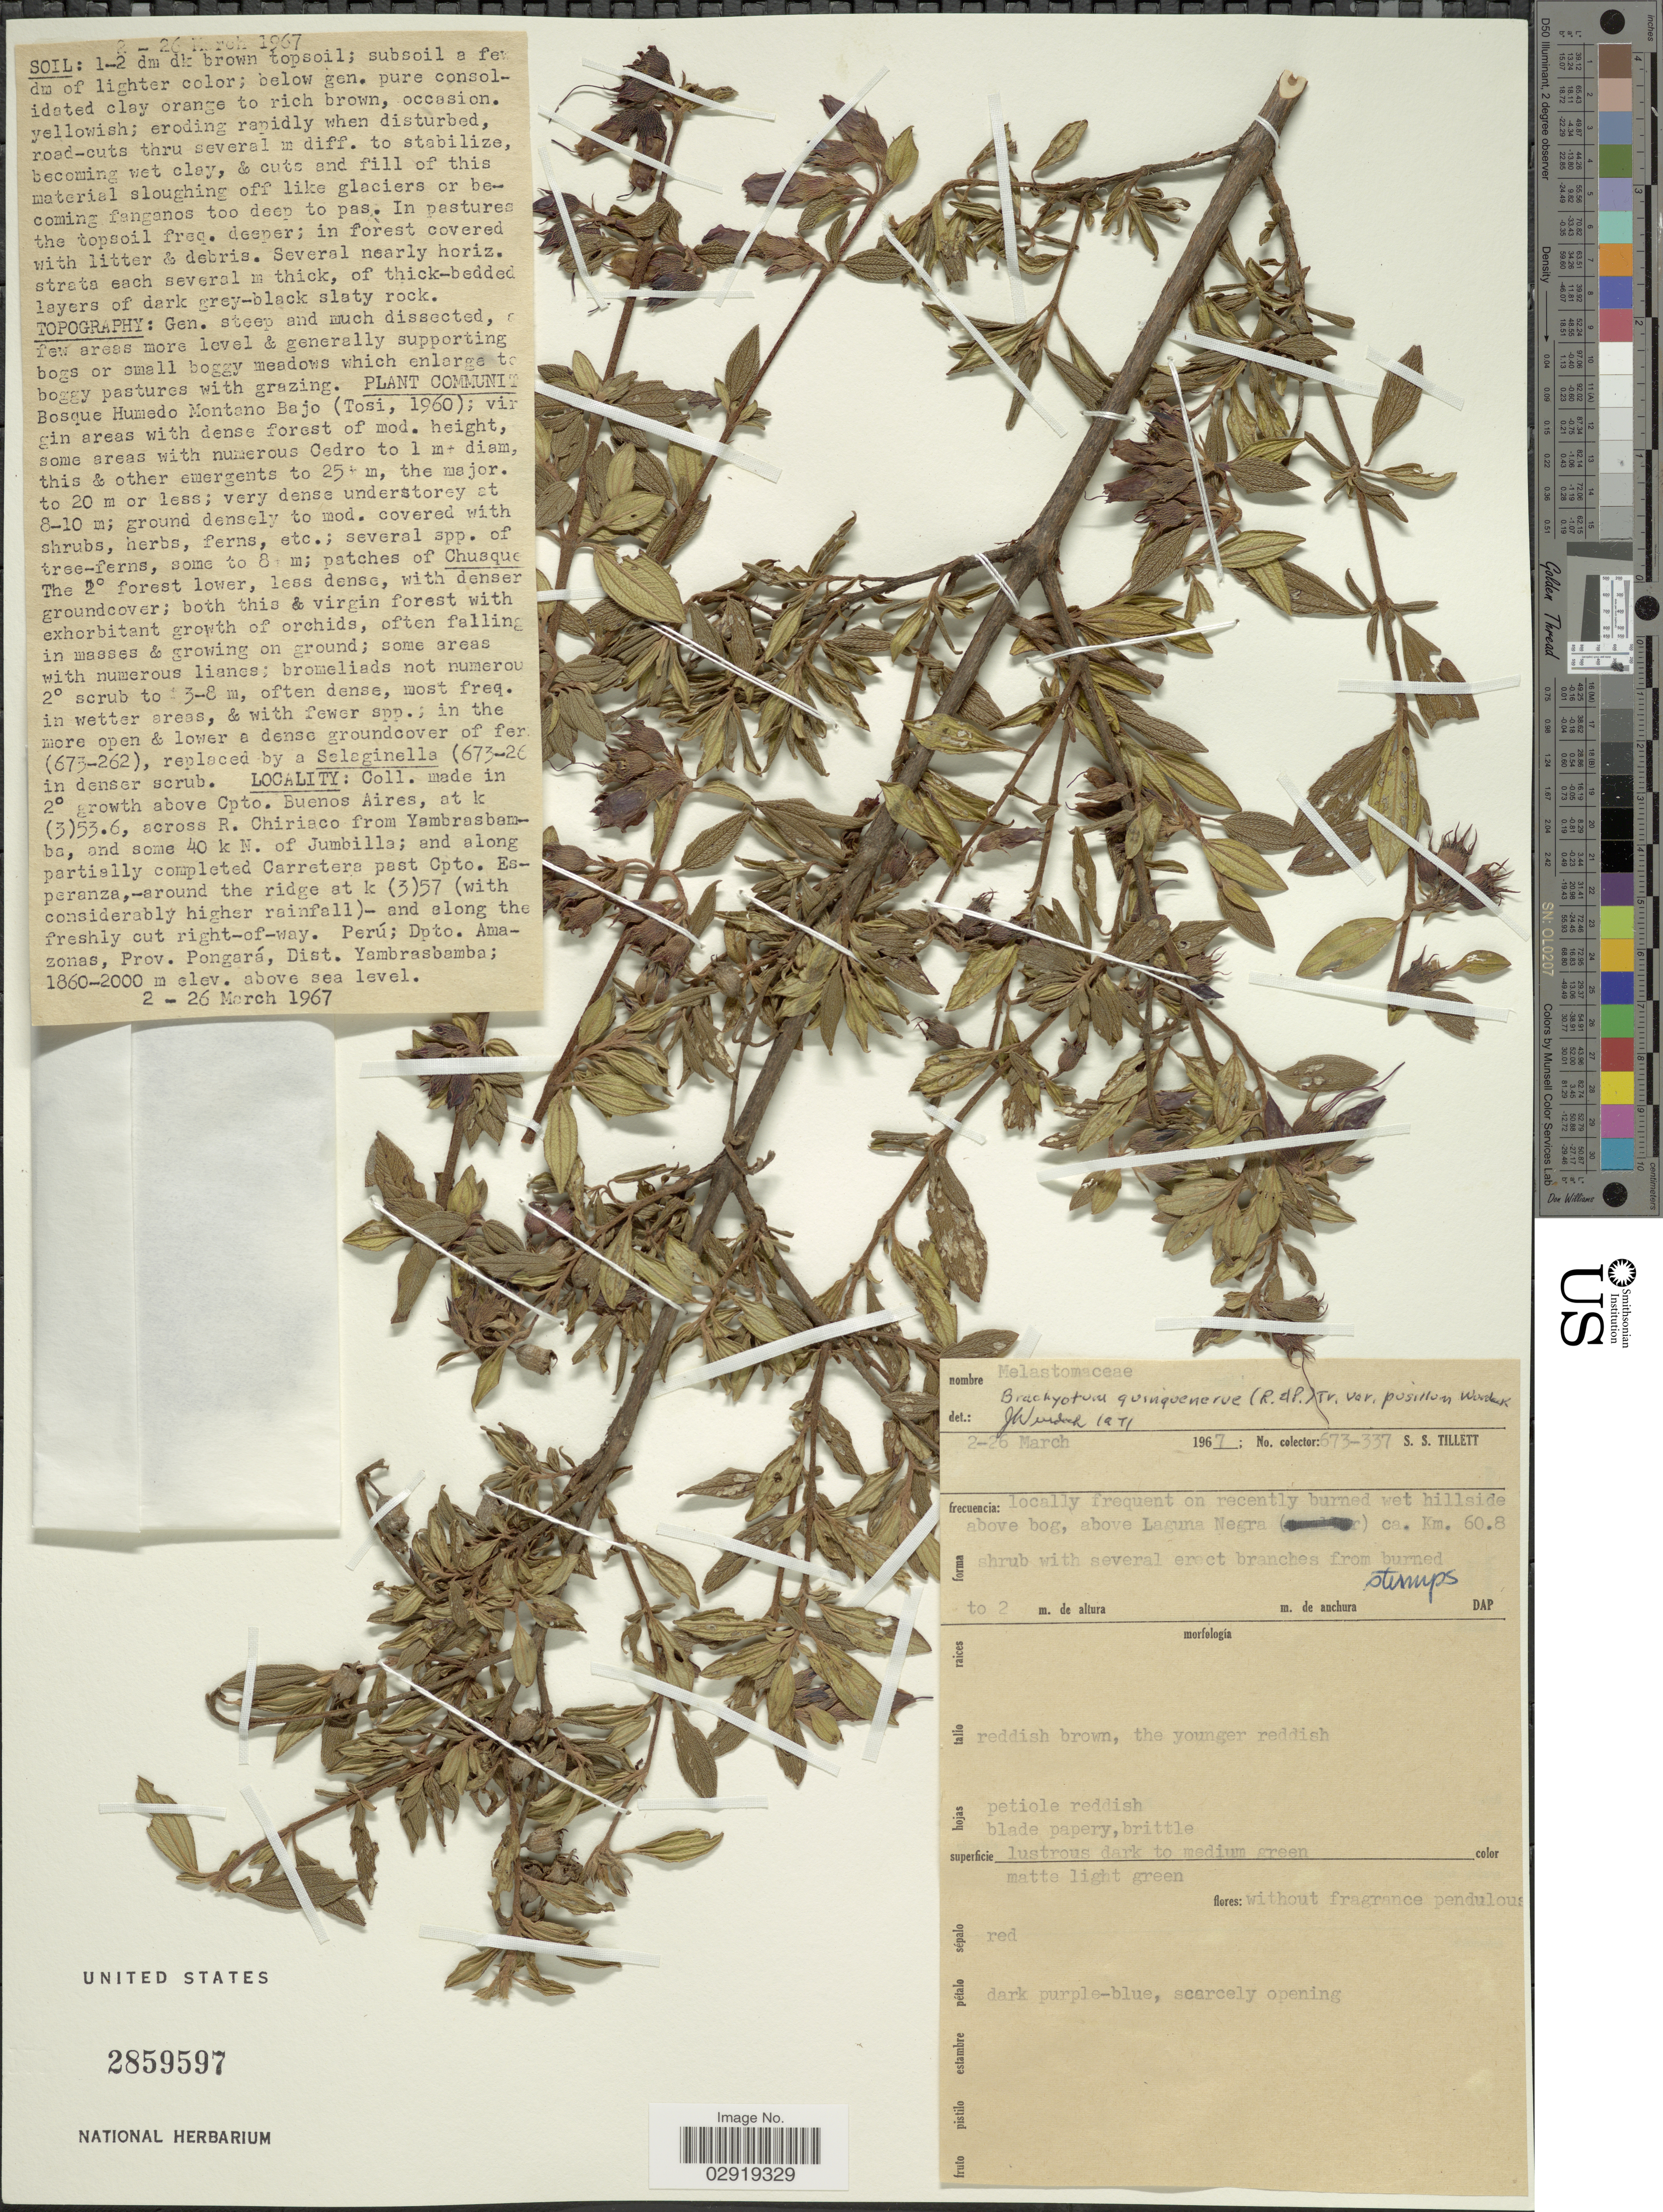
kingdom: Plantae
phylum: Tracheophyta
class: Magnoliopsida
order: Myrtales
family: Melastomataceae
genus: Brachyotum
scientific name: Brachyotum quinquenerve var. pusillum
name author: Wurdack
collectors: S. S. Tillett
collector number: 673-337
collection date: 1967-03-02/1967-03-26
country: Peru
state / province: Amazonas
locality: Above Cpto. Buenos Aires, at k (3) 53.6, across R. Chiriaco from Yambrasbamba, and some 40 k N. of Jumbilla. Dpto. Amazonas, Prov. Pongará, Dist. Yambrasbamba.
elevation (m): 1860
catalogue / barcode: US 2859597